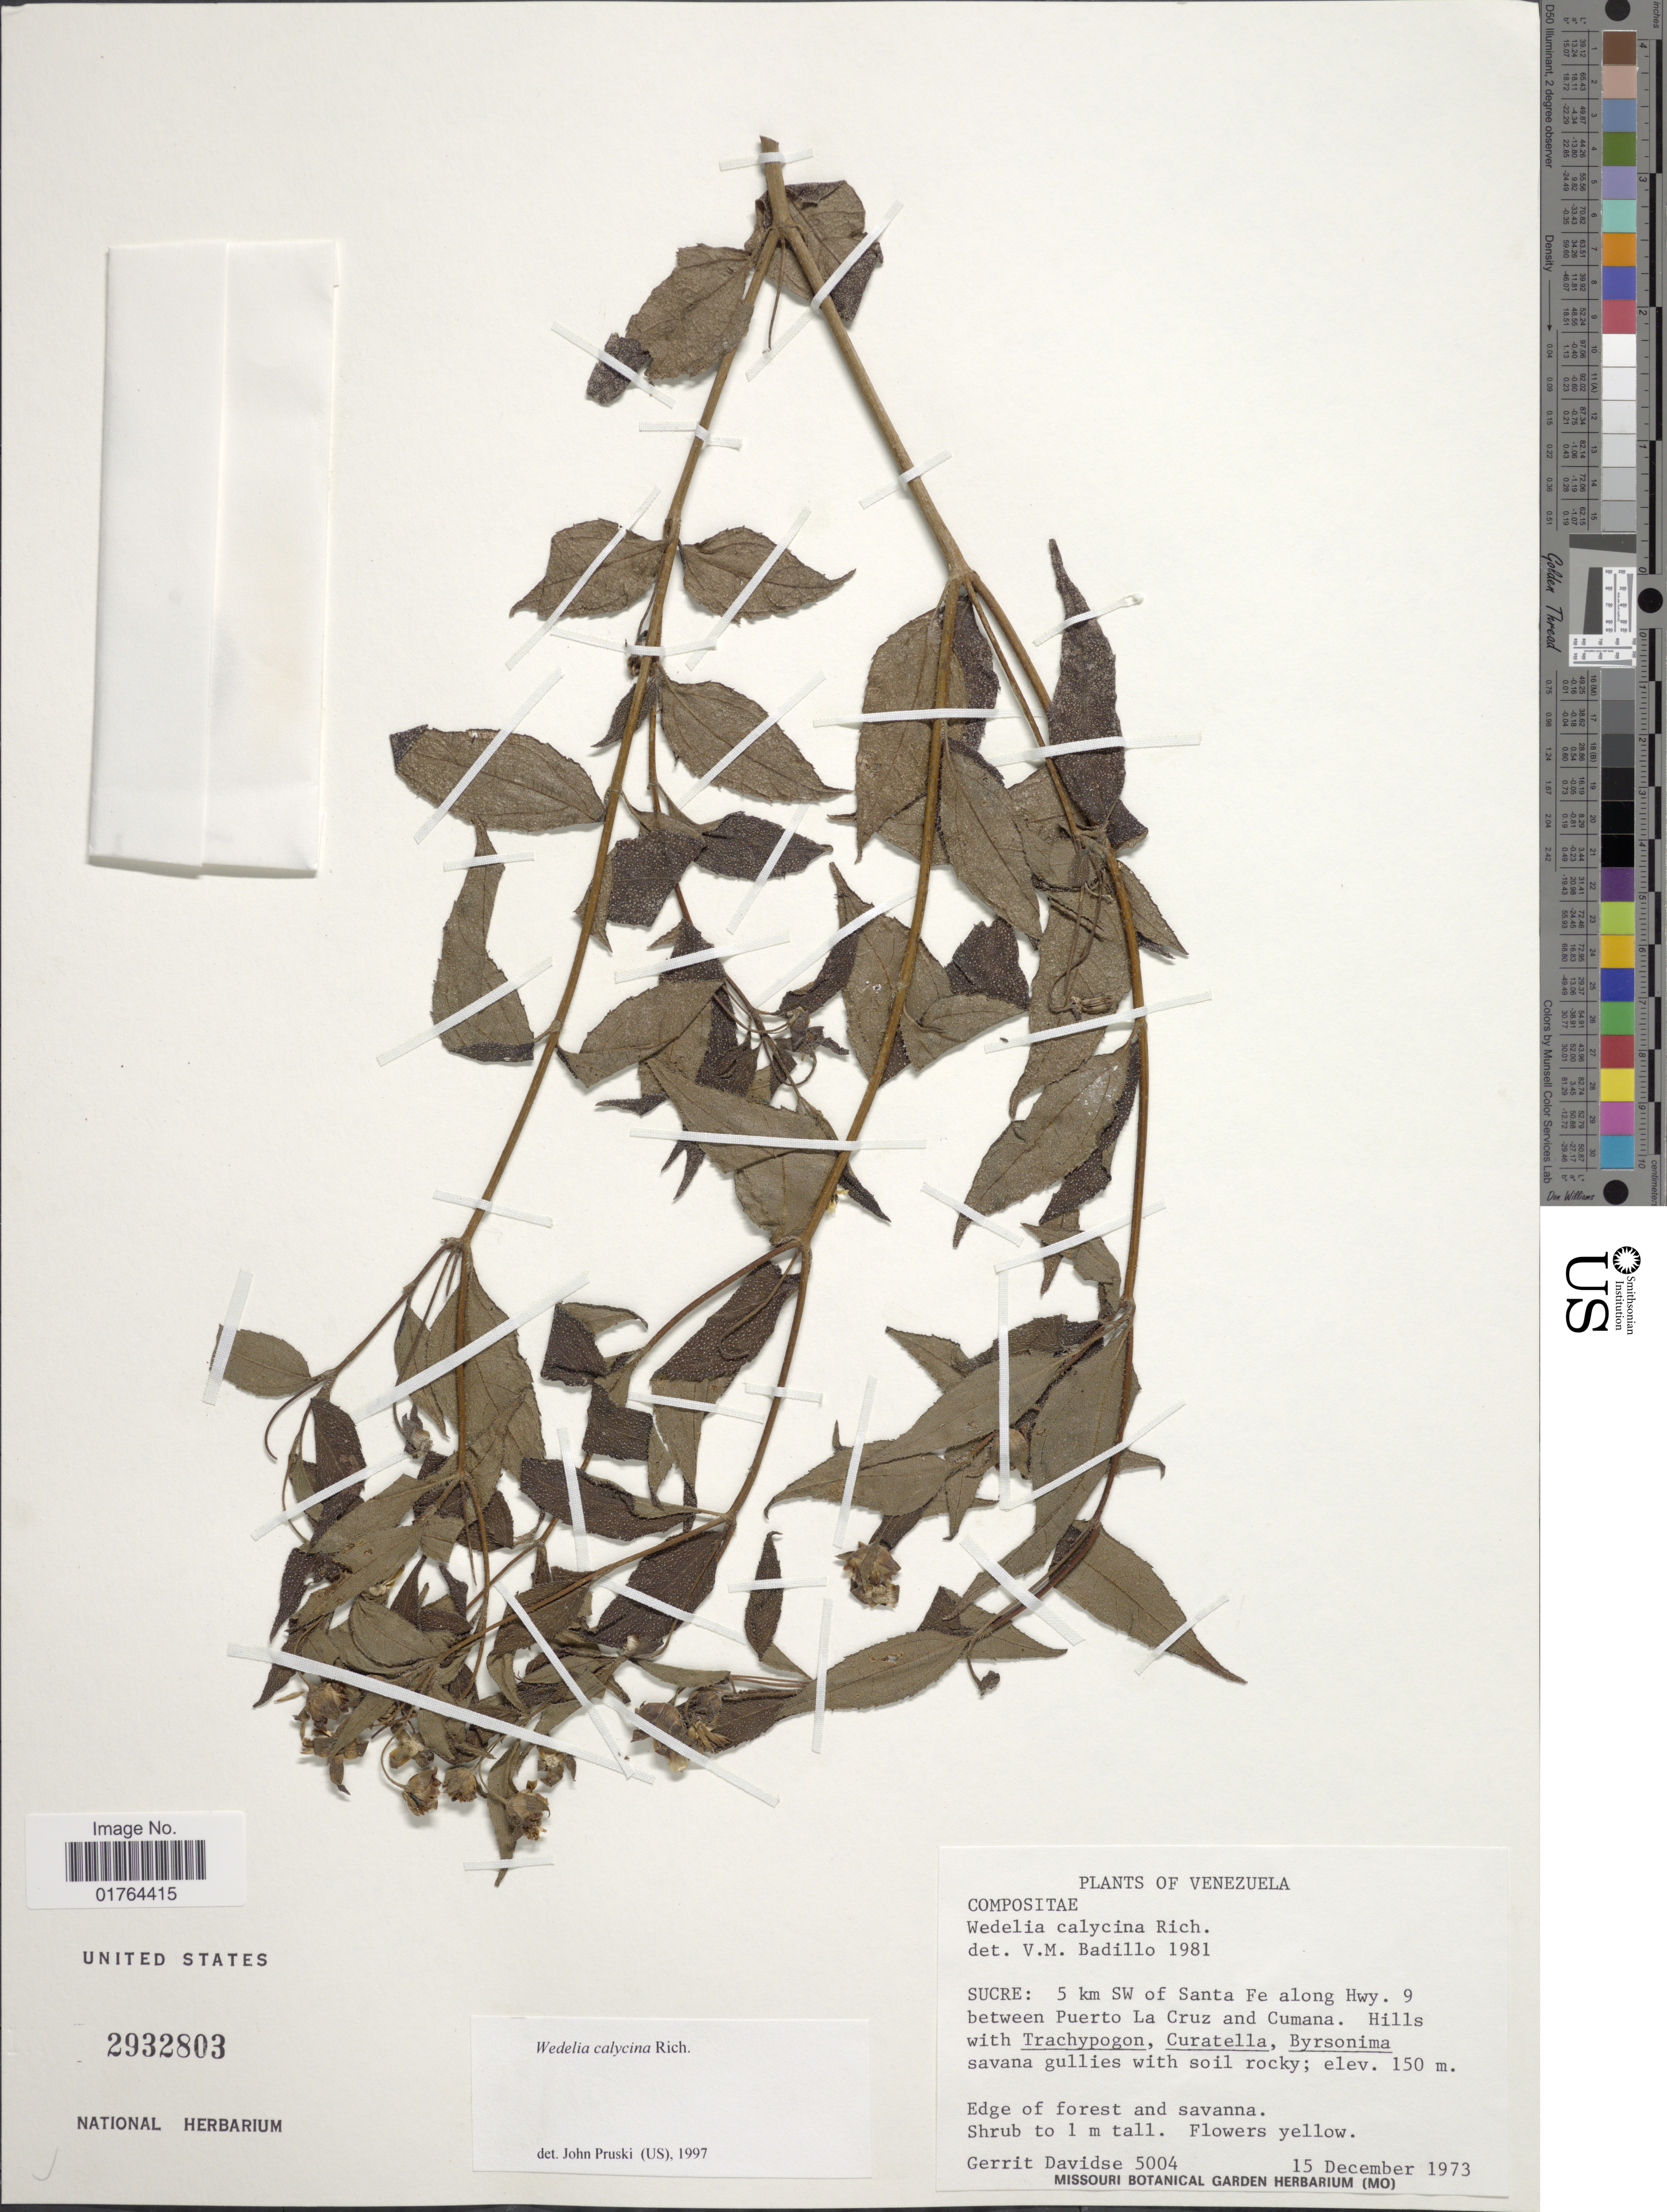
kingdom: Plantae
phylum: Tracheophyta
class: Magnoliopsida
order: Asterales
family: Asteraceae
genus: Wedelia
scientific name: Wedelia calycina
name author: Rich.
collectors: G. Davidse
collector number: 5004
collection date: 1973-12-15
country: Venezuela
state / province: Sucre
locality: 5 km SW of Santa Fe along Hwy. 9 between Puerto La Cruz and Cumana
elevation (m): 150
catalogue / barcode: US 2932803